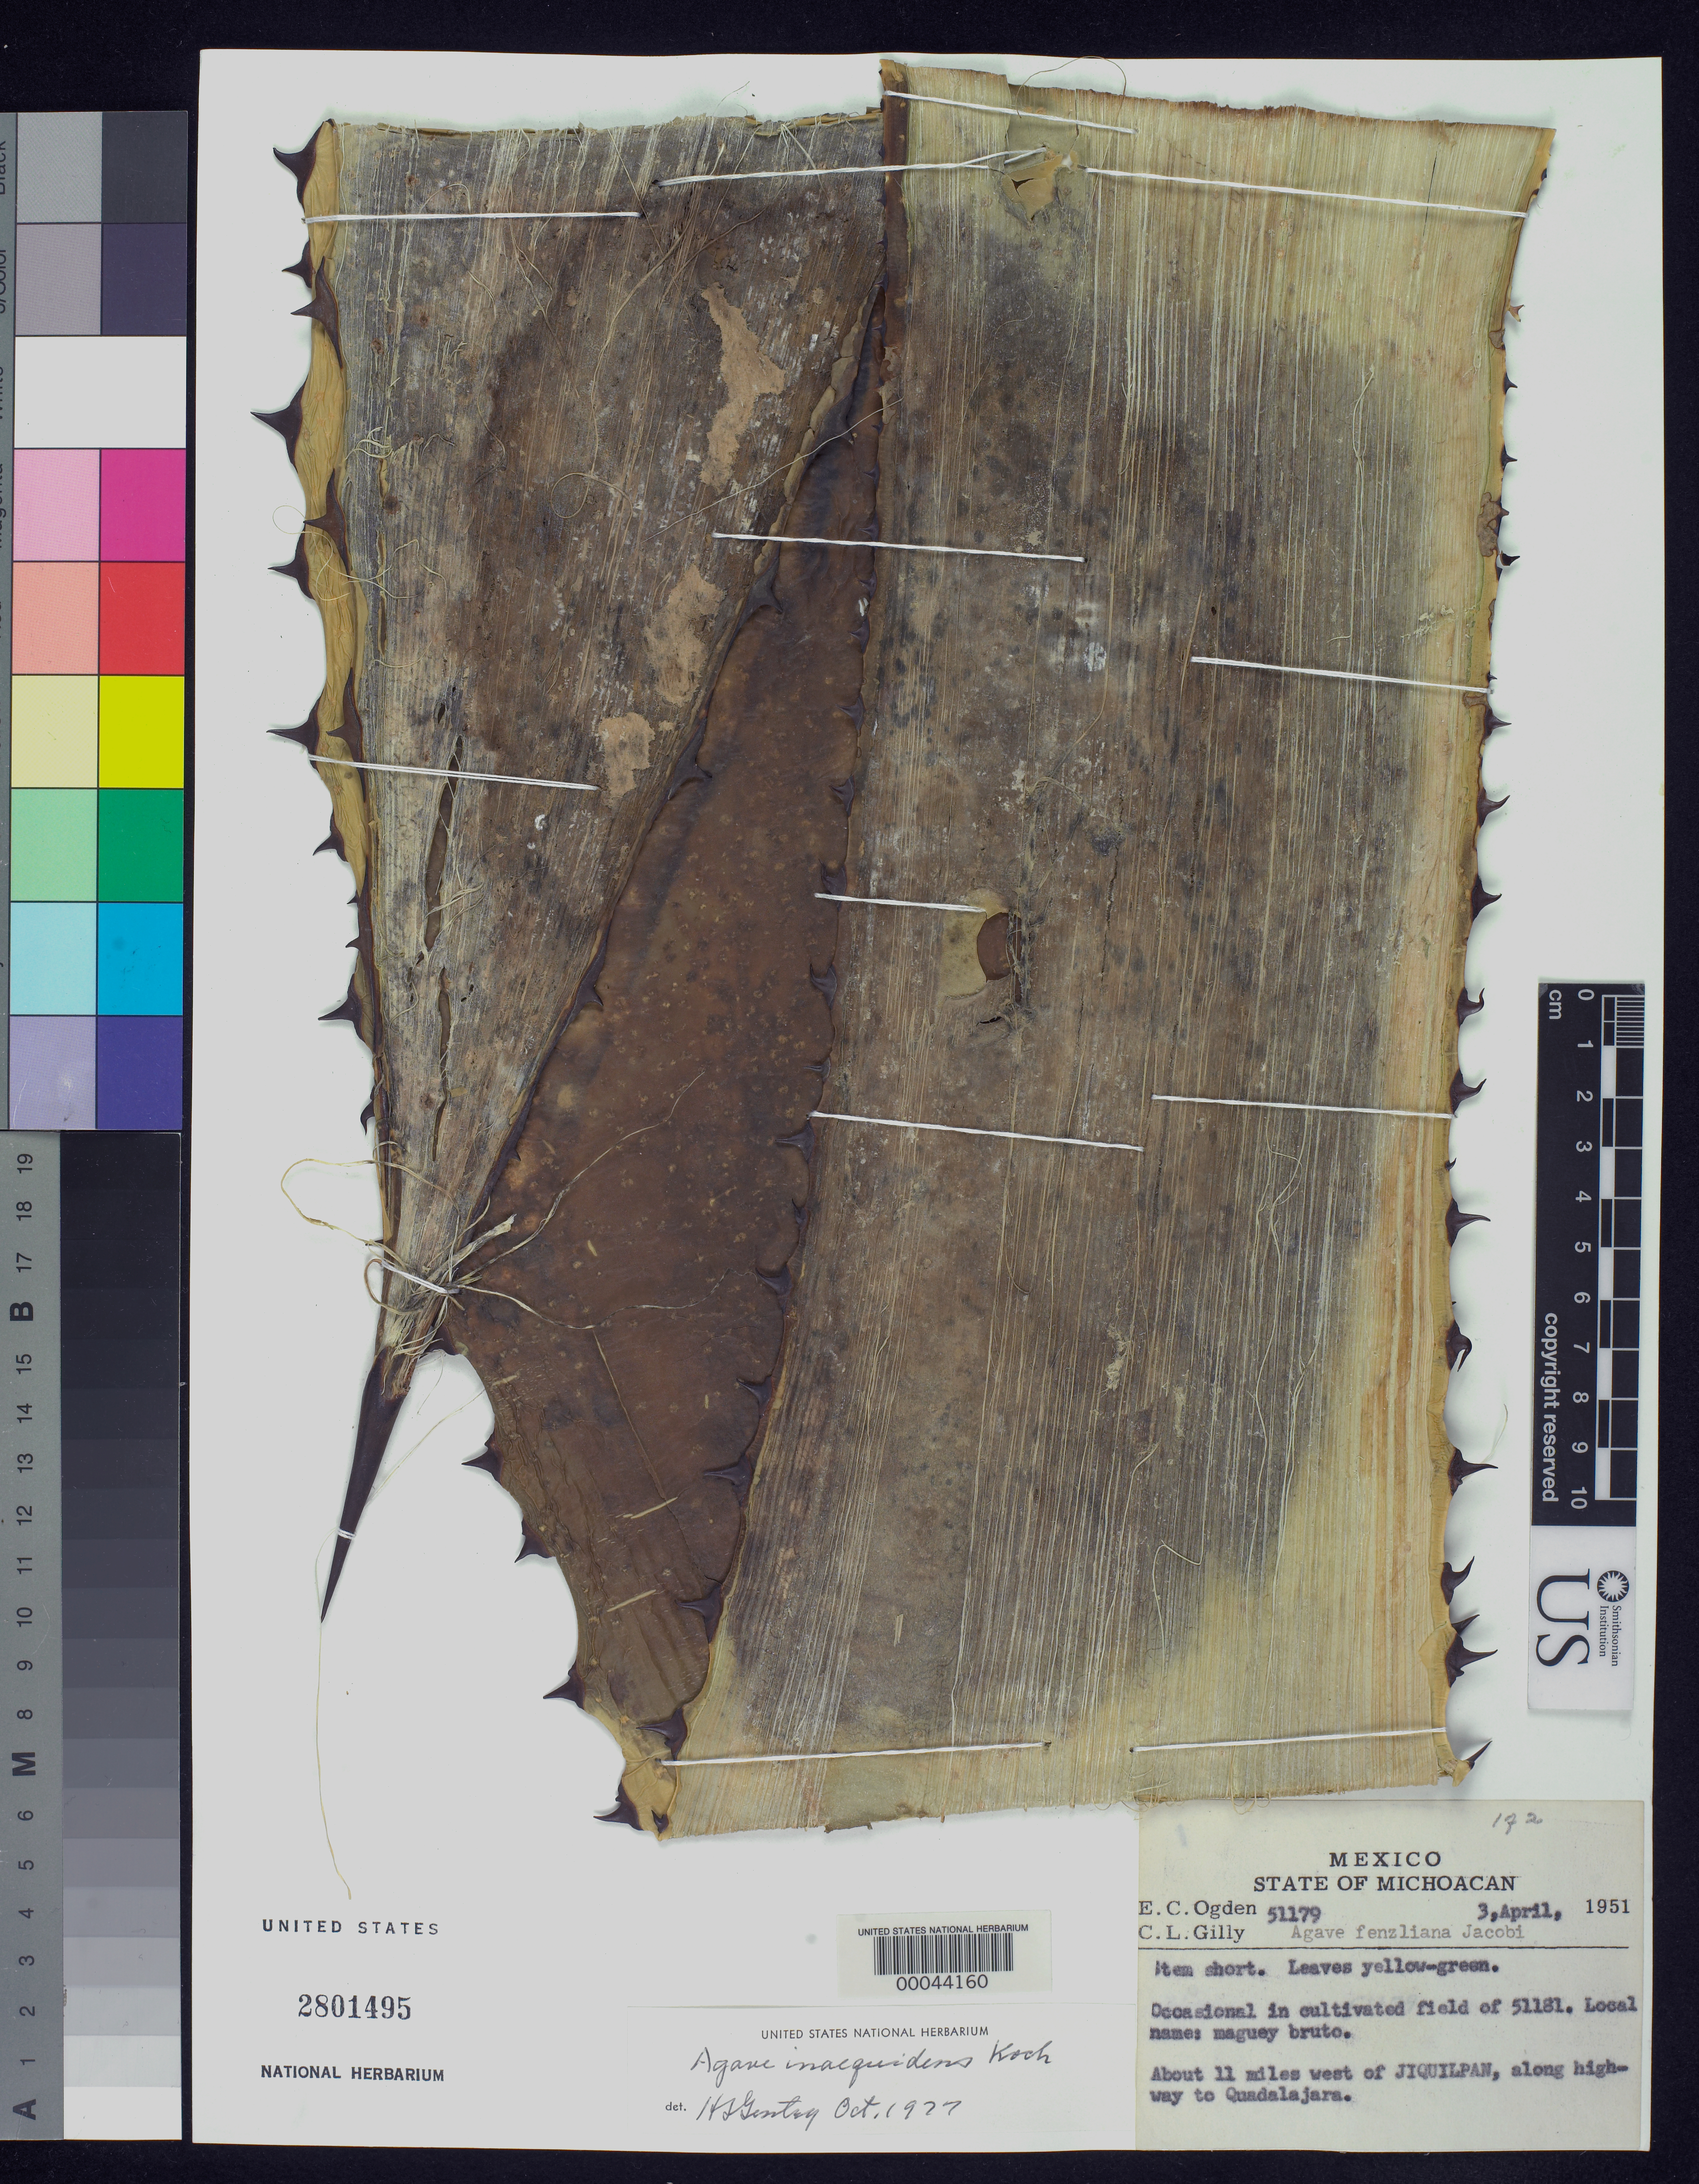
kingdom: Plantae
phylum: Tracheophyta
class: Liliopsida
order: Asparagales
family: Asparagaceae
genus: Agave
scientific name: Agave inaequidens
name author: K. Koch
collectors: E. C. Ogden & C. Gilly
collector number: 51179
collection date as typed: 03 Apr 1951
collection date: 1951-04-03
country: Mexico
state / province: Michoacán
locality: About 11 mi W of Jiquilpan, along highway to Guadalajara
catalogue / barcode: US 2801495